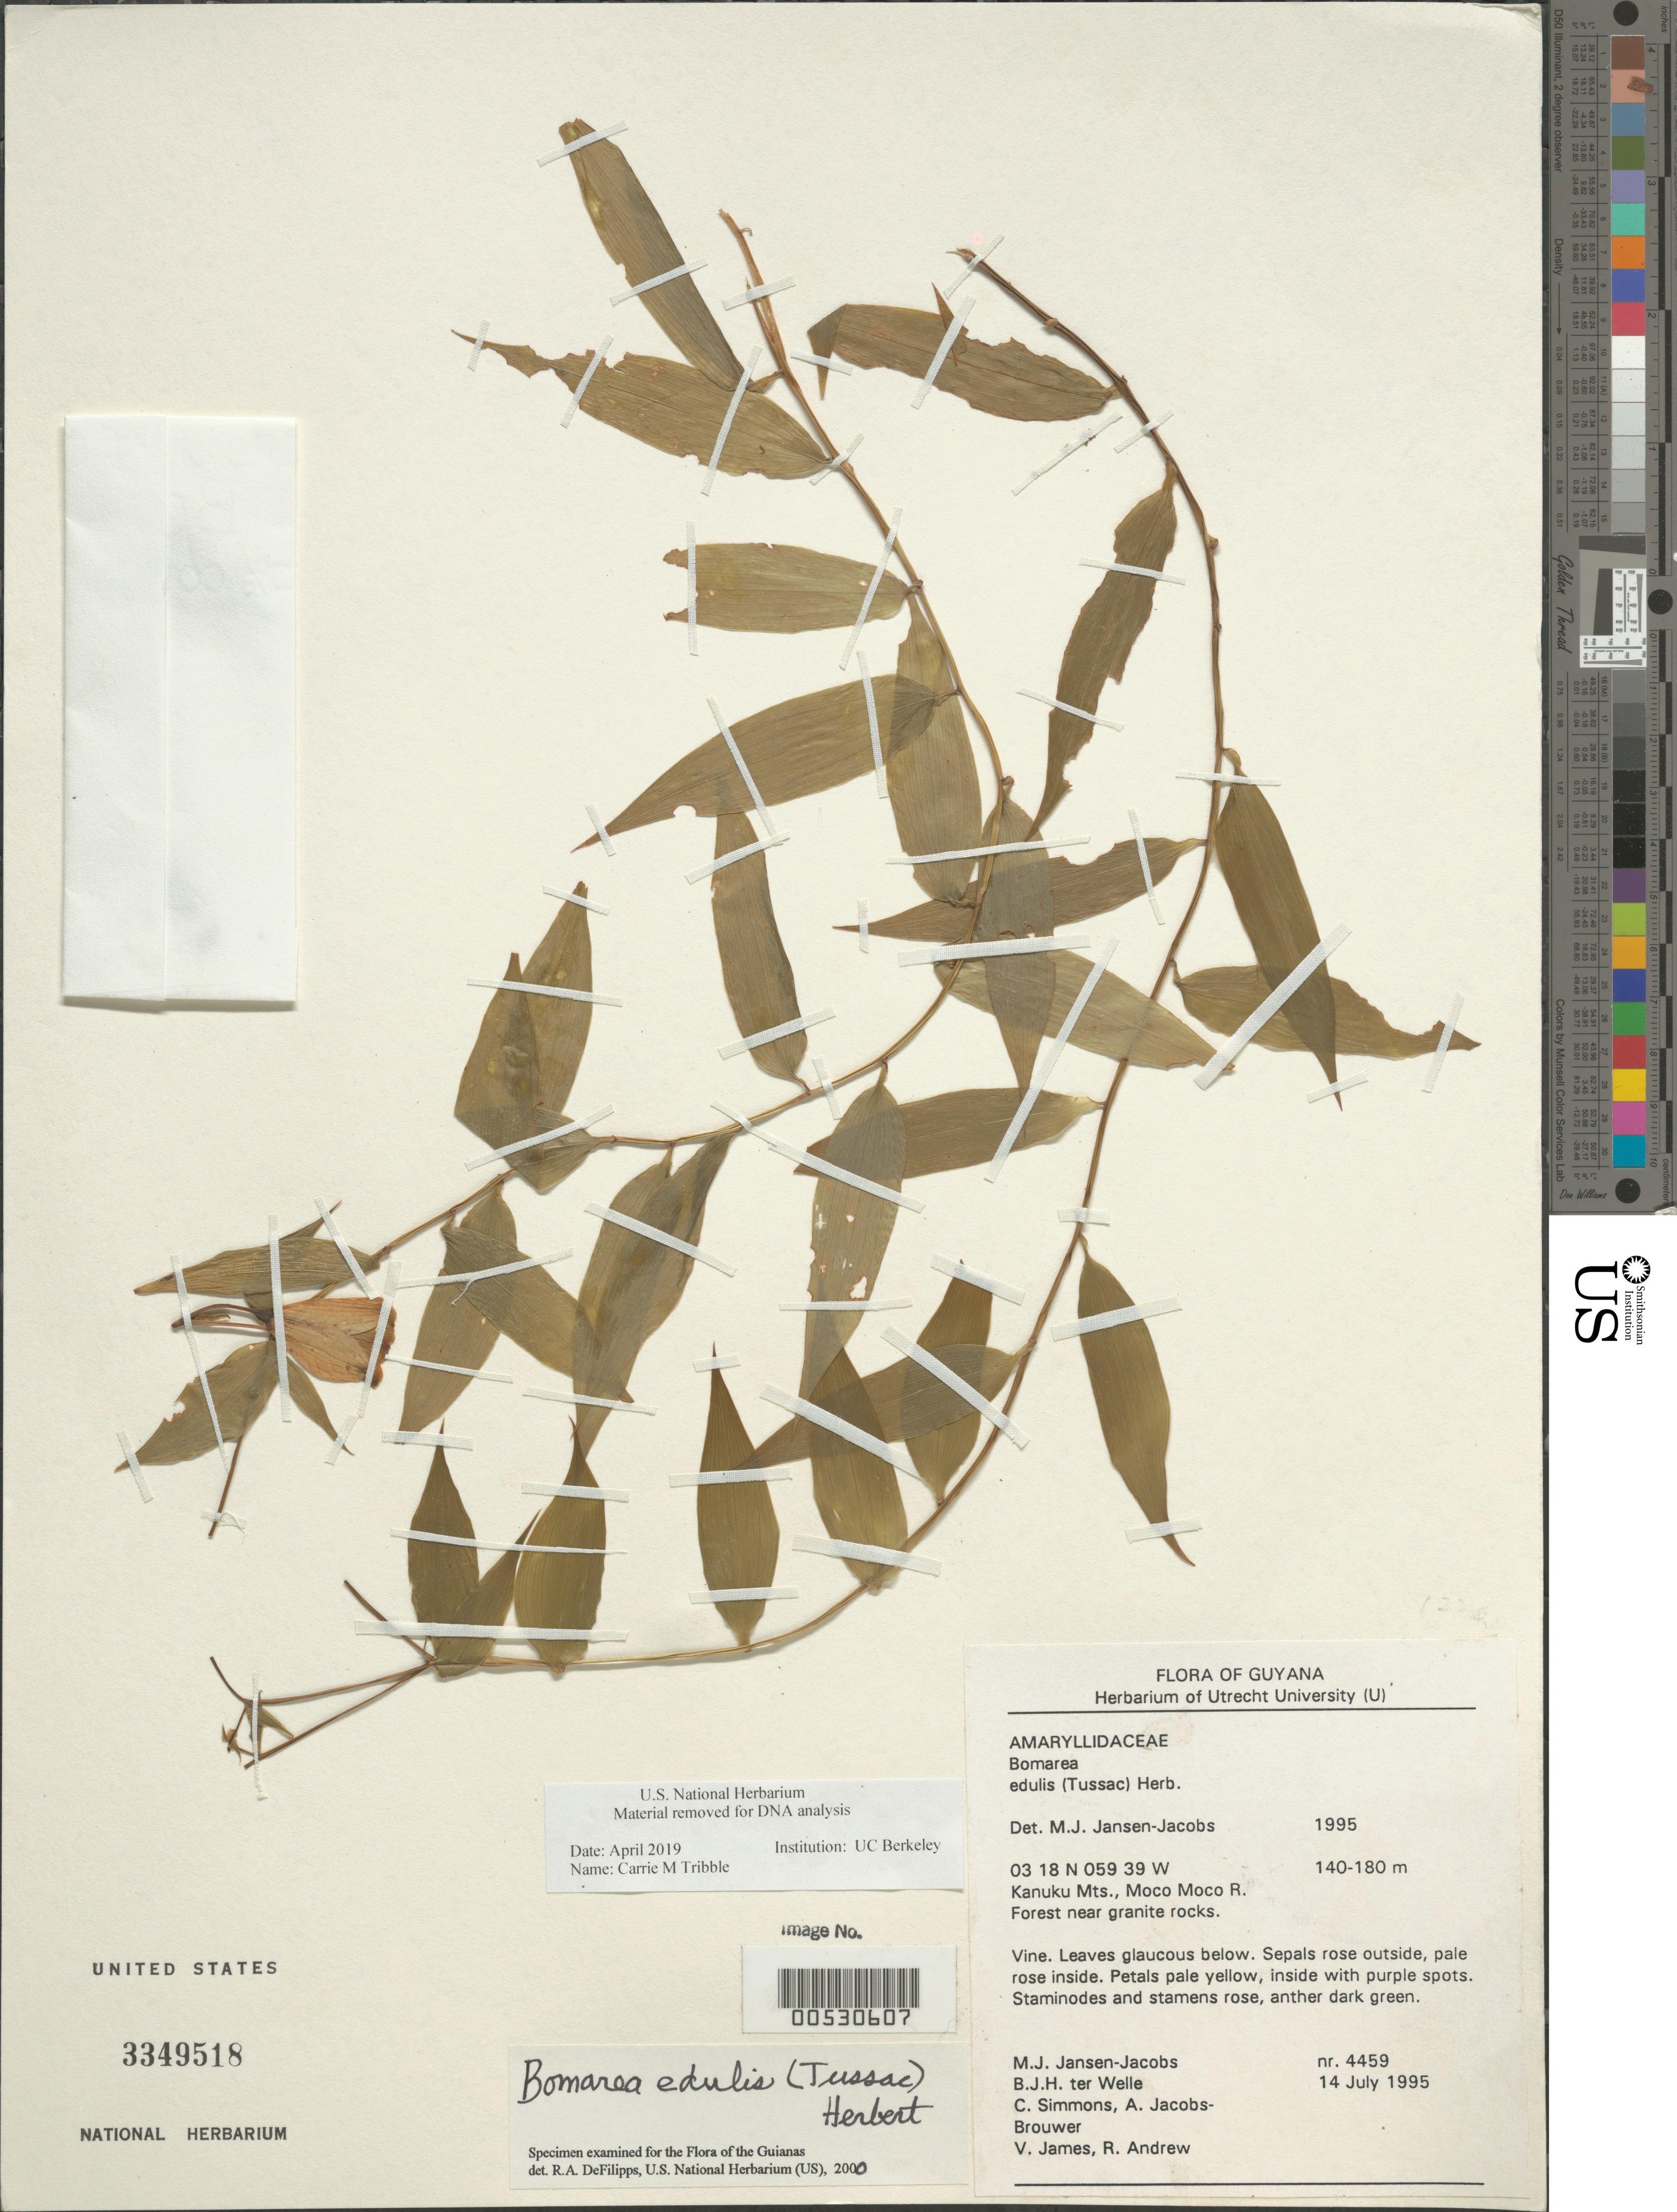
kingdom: Plantae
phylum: Tracheophyta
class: Liliopsida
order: Liliales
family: Alstroemeriaceae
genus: Bomarea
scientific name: Bomarea edulis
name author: (Tussac) Herb.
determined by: DeFilipps, R. A.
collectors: M. J. Jansen-Jacobs, B. Welle, C. Simmons, A. Jacobs-Brouwer, V. James & R. Andrew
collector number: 4459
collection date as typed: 14-Jul-95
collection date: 1995-07-14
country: Guyana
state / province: U. Takutu-U. Essequibo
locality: Moco Moco River, Kanuku Mts.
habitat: Forest near granite rocks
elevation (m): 140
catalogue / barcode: US 3349518